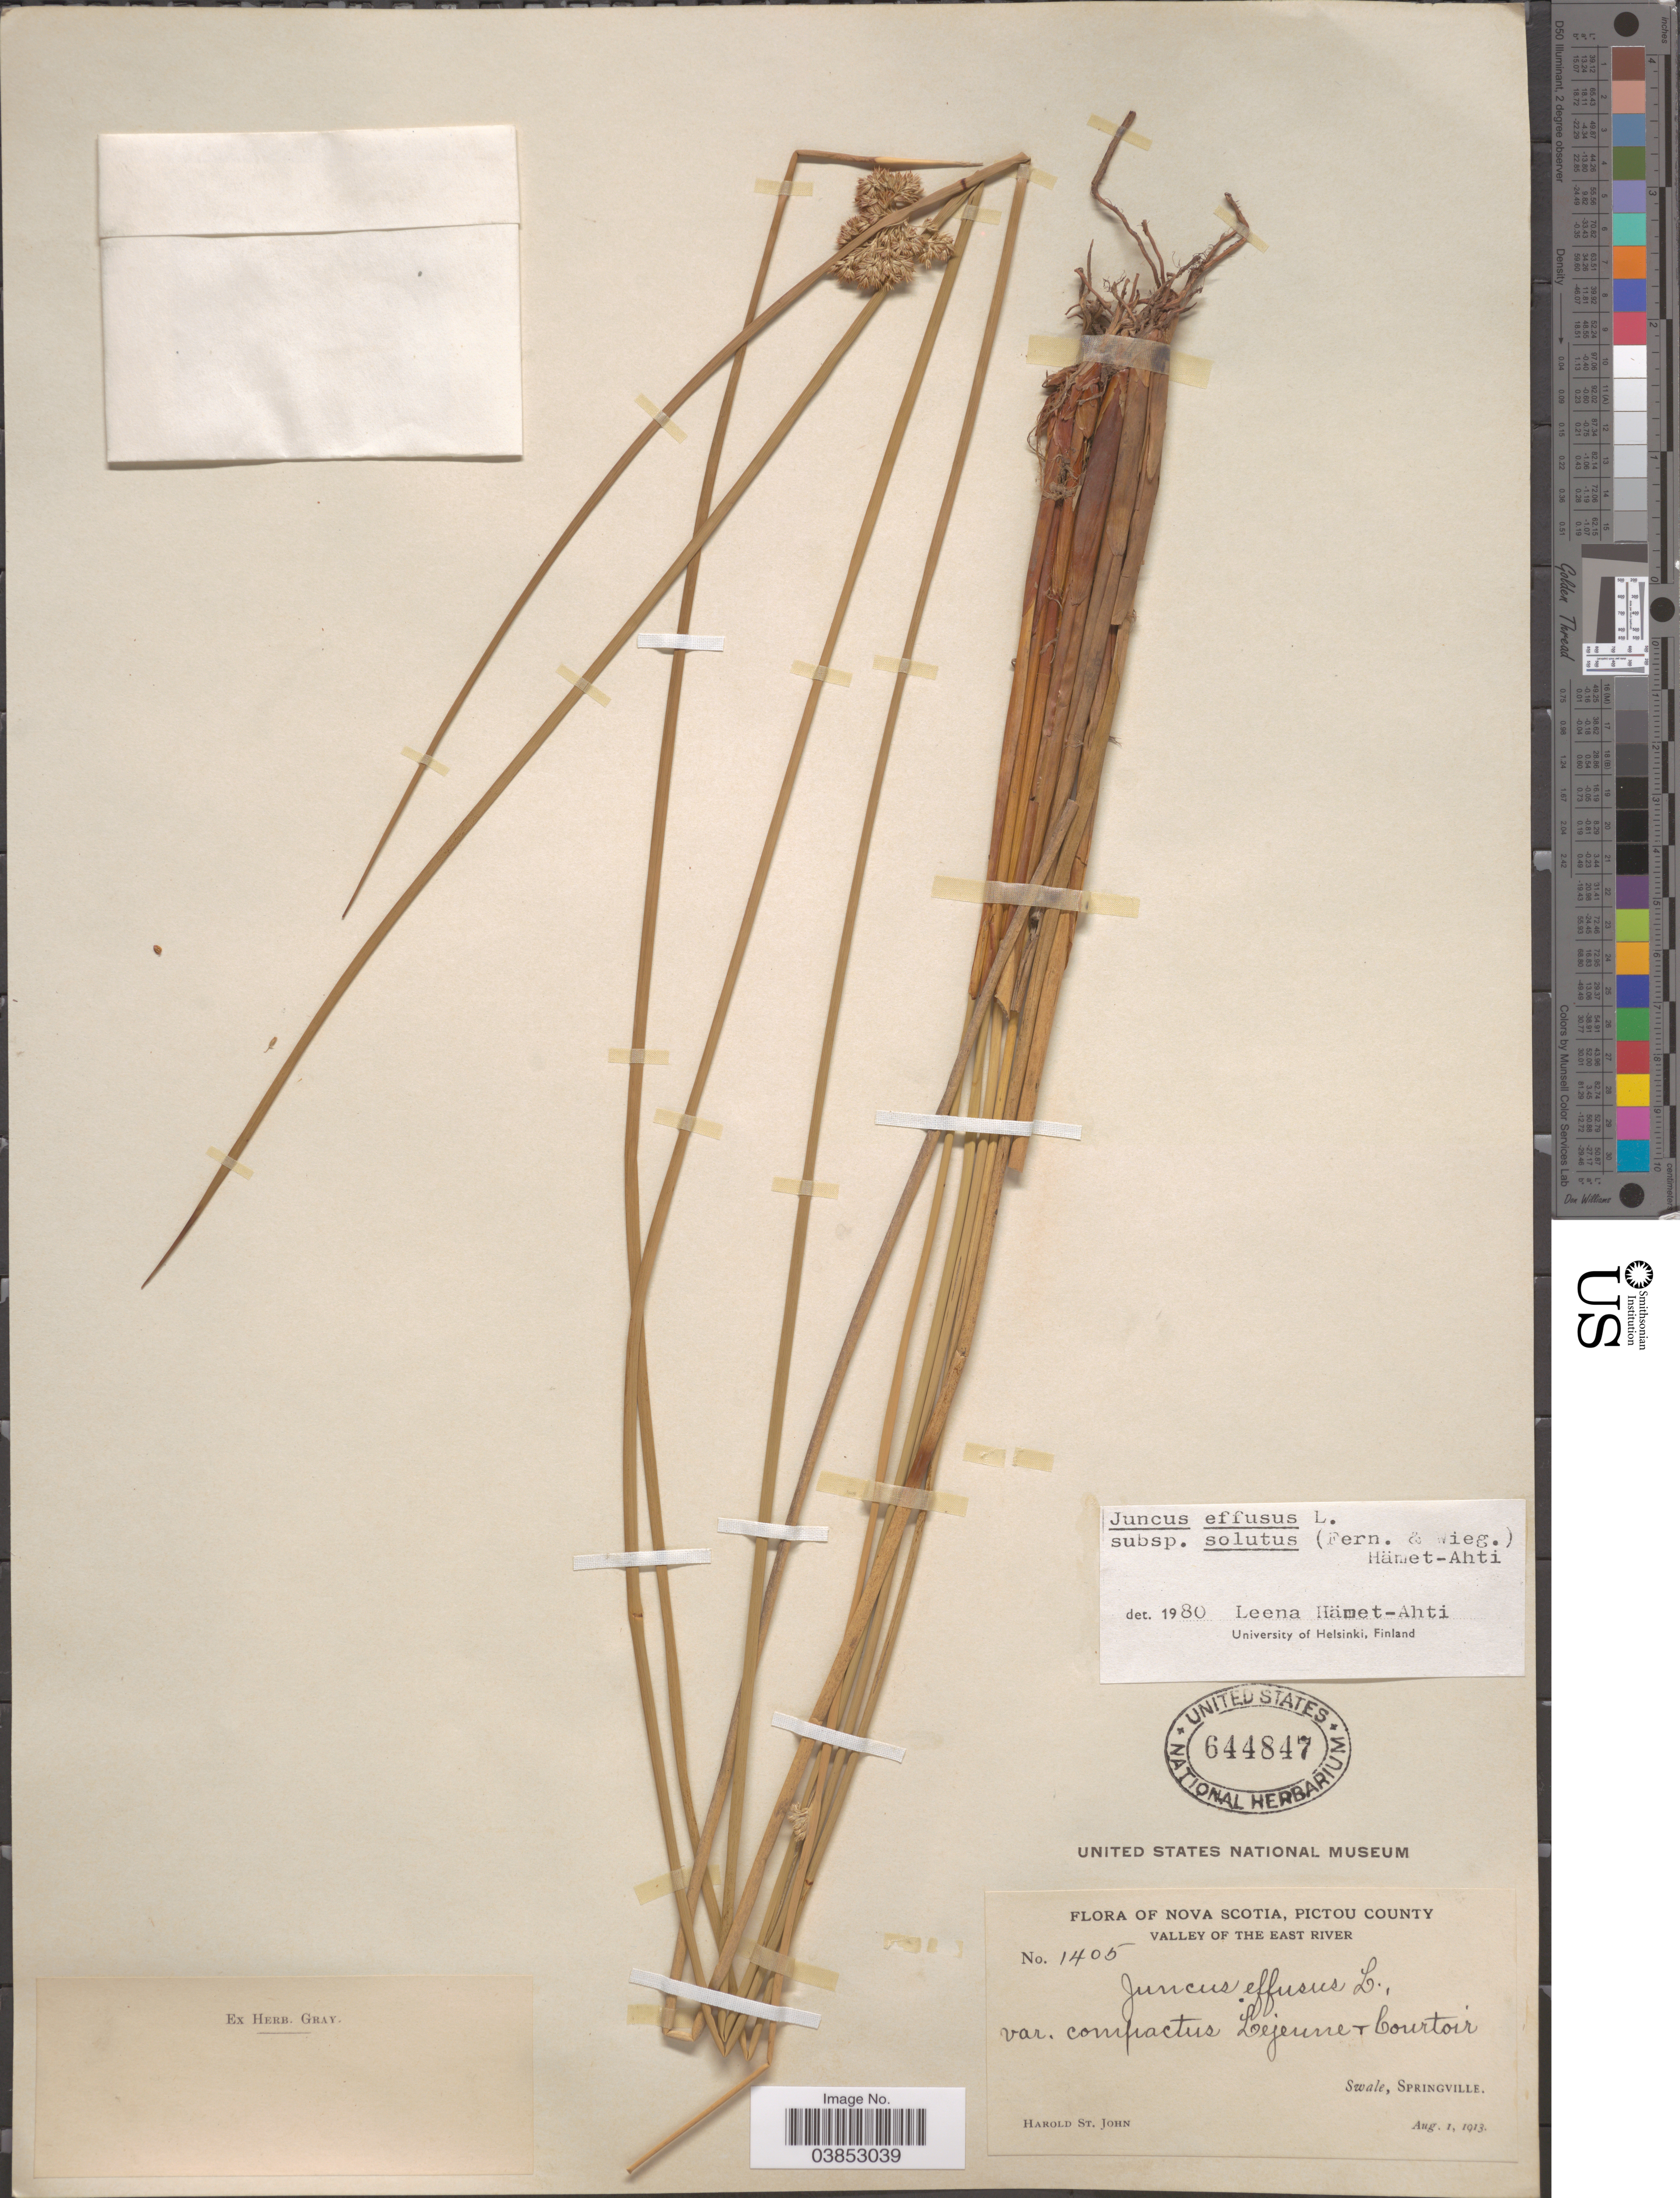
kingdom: Plantae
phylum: Tracheophyta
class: Liliopsida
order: Poales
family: Juncaceae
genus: Juncus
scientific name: Juncus effusus var. solutus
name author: Fernald & Wiegand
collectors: H. St. John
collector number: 1405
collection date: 1913-08-01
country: Canada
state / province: Nova Scotia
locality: Pictou County. Valley of the East River. Swale, Springville.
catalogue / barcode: US 644847